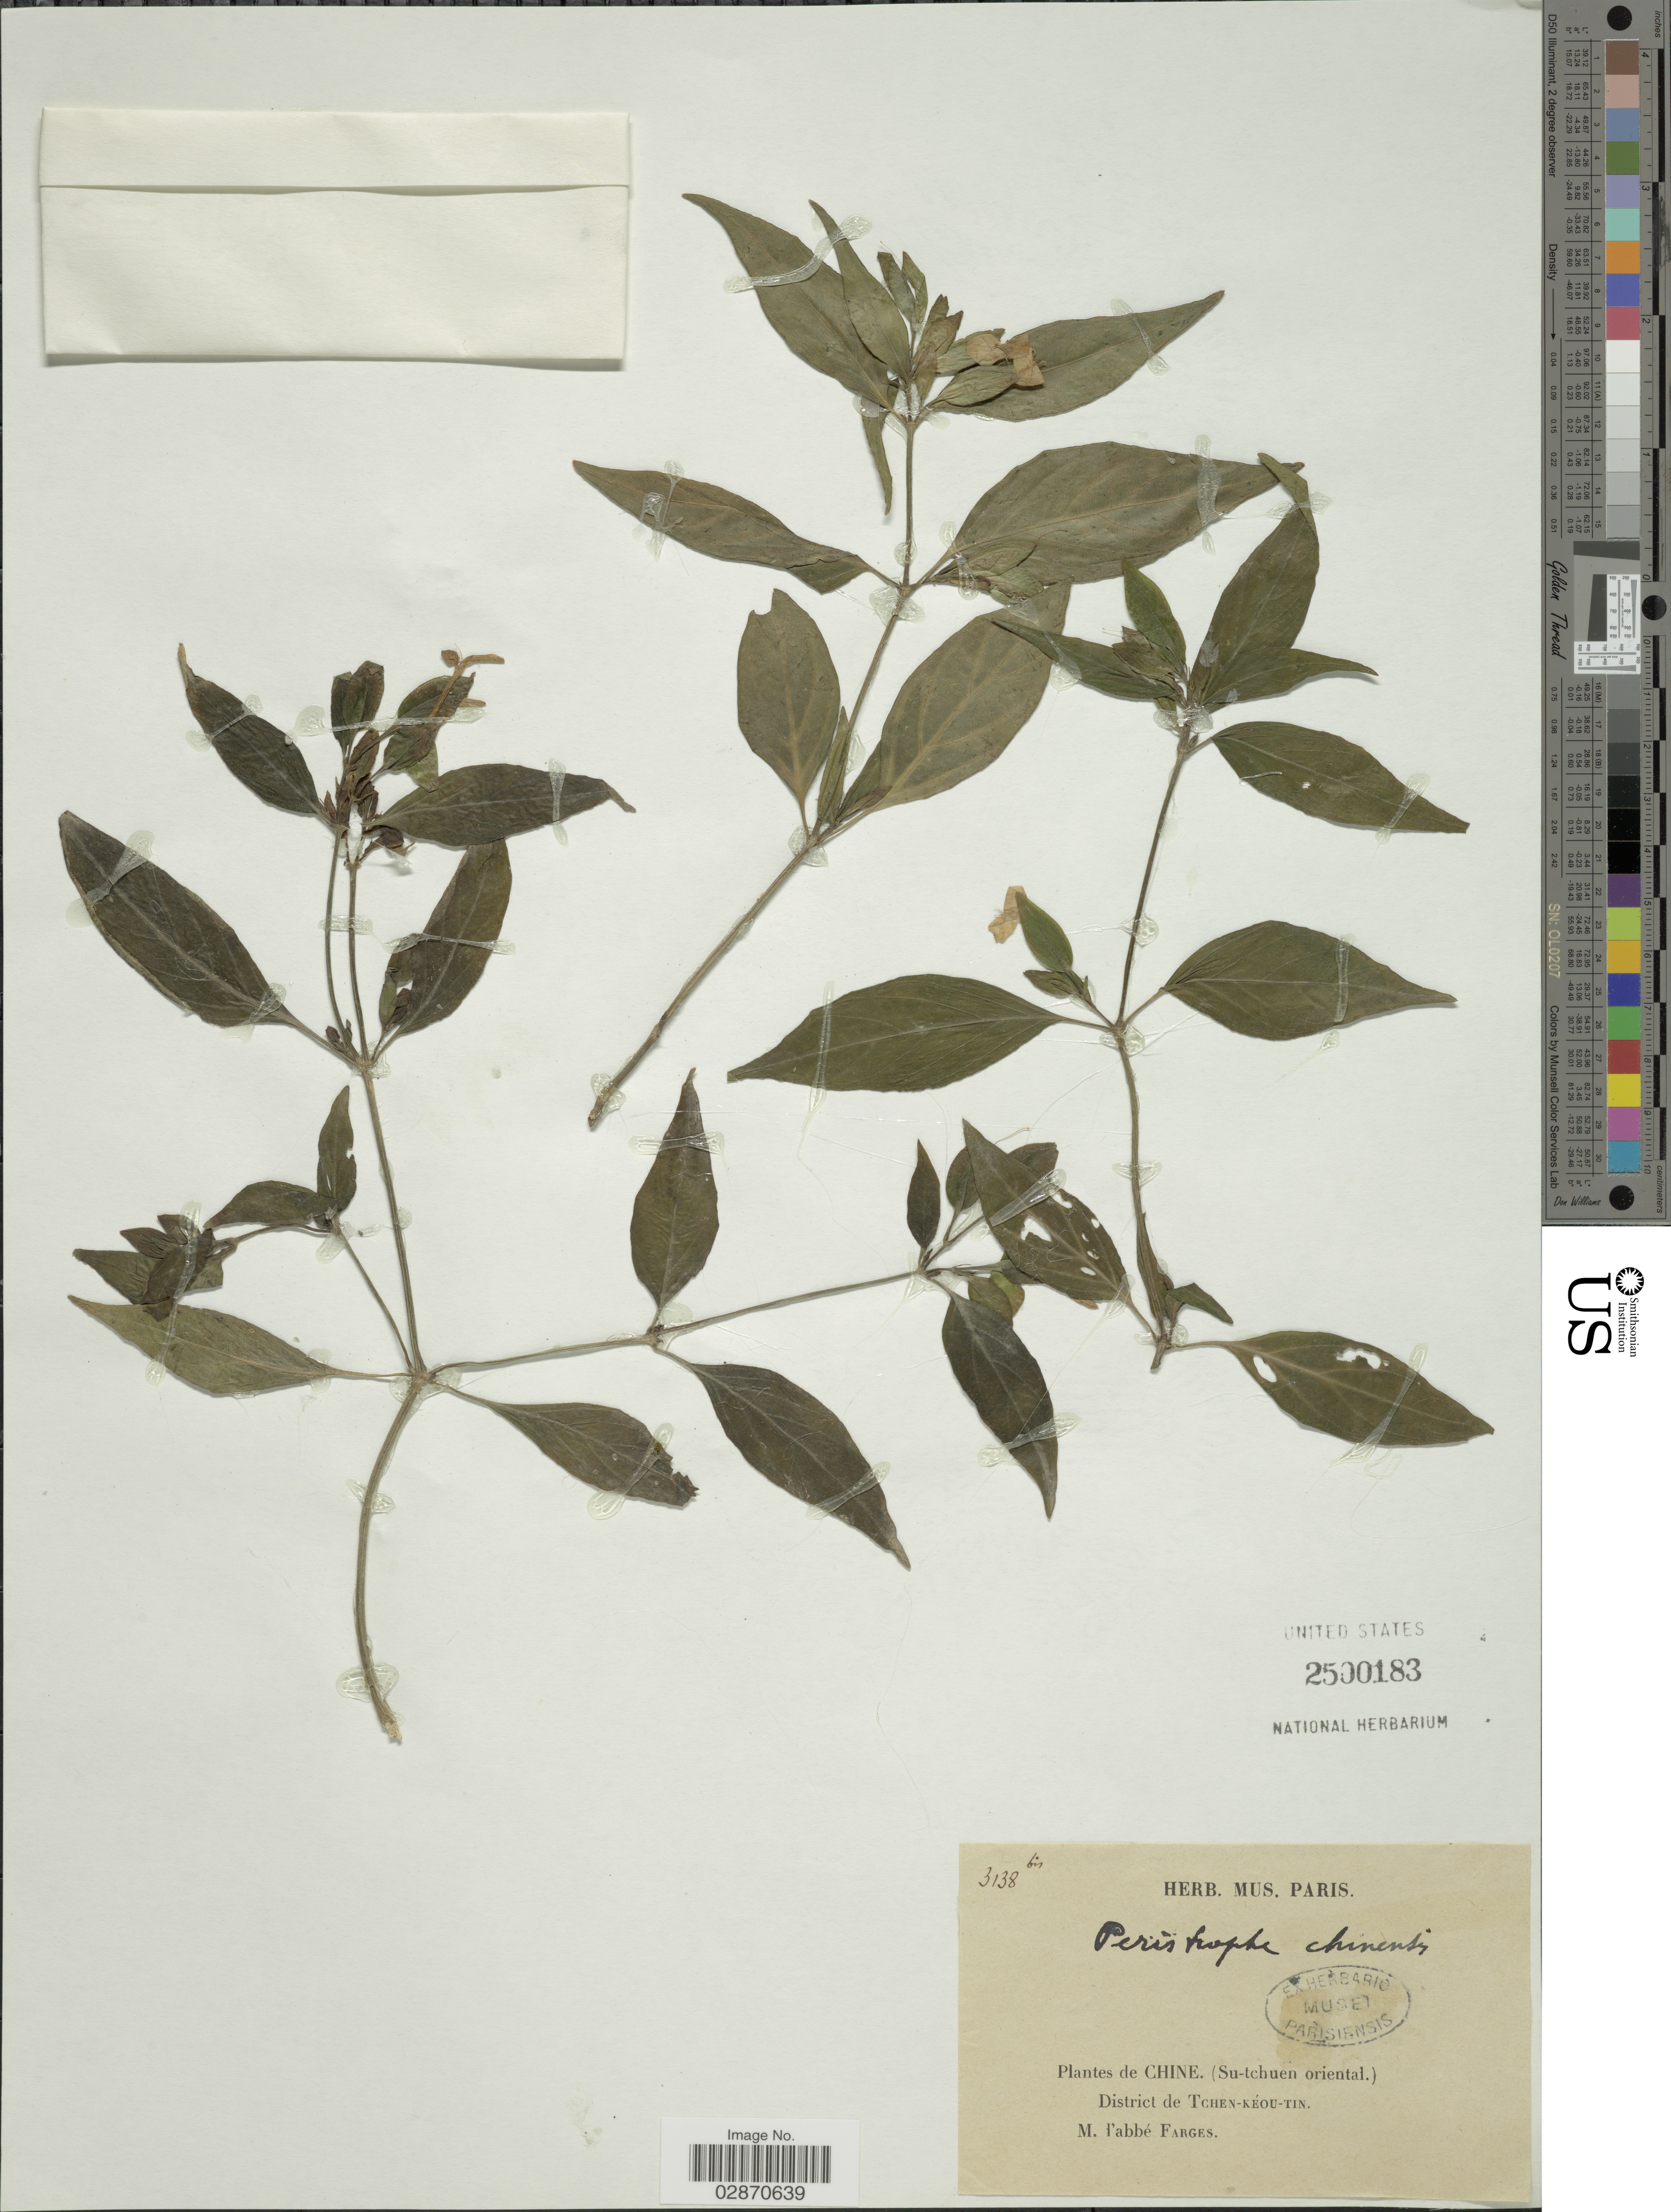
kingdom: Plantae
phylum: Tracheophyta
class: Magnoliopsida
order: Lamiales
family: Acanthaceae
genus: Peristrophe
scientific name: Peristrophe chinensis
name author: Nees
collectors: M. Farges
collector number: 3138bis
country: China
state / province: Sichuan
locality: (Su-tchuen oriental). District de Tchen-kéou-tin.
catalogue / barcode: US 2500183